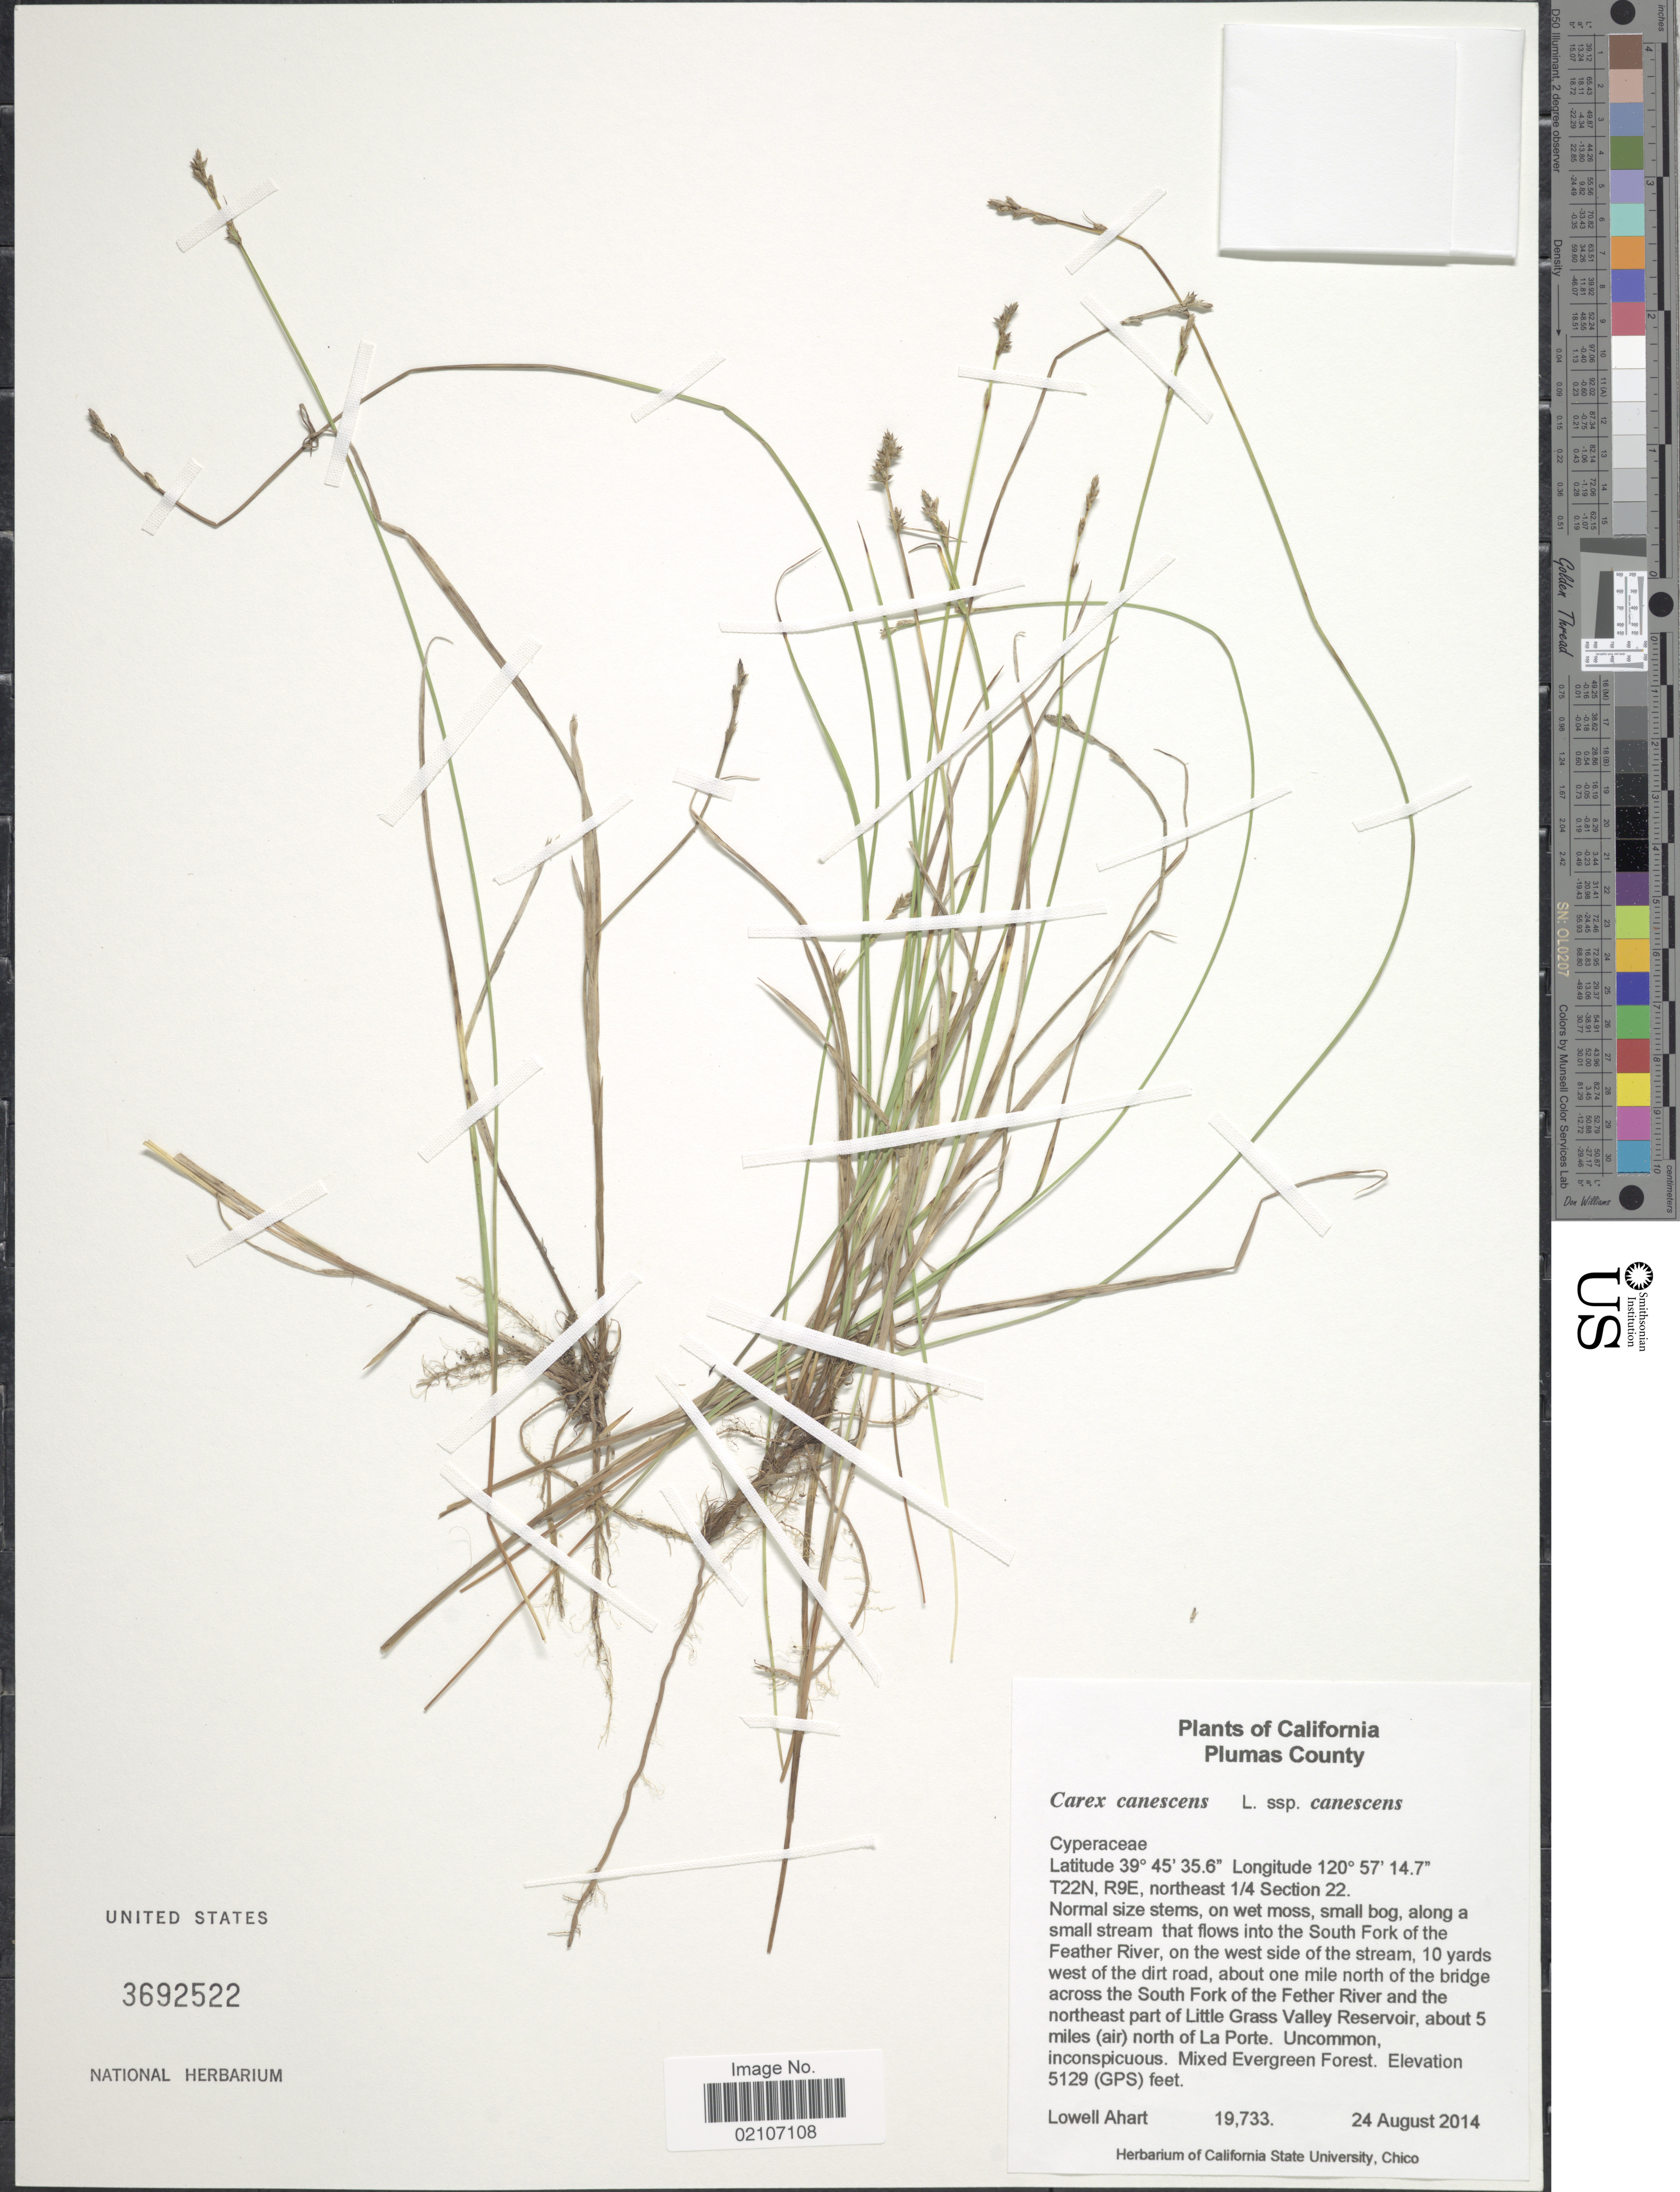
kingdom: Plantae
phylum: Tracheophyta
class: Liliopsida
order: Poales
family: Cyperaceae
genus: Carex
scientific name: Carex canescens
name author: L.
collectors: L. Ahart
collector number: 19733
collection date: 2014-08-24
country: United States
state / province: California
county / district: Plumas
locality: Plumas County, T22N, R9E, northeast 1/4 Section 22, along a small stream that flows into the South Fork of the Feather River, on the west side of the stream, 10 yards west of dirt road, about one mile north of the bridge acorss the South Fork of the Fether River and the northeast part of Little Grass Valley Reservoir, about 5 miles (air) north of La Porte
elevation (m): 1563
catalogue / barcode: US 3692522